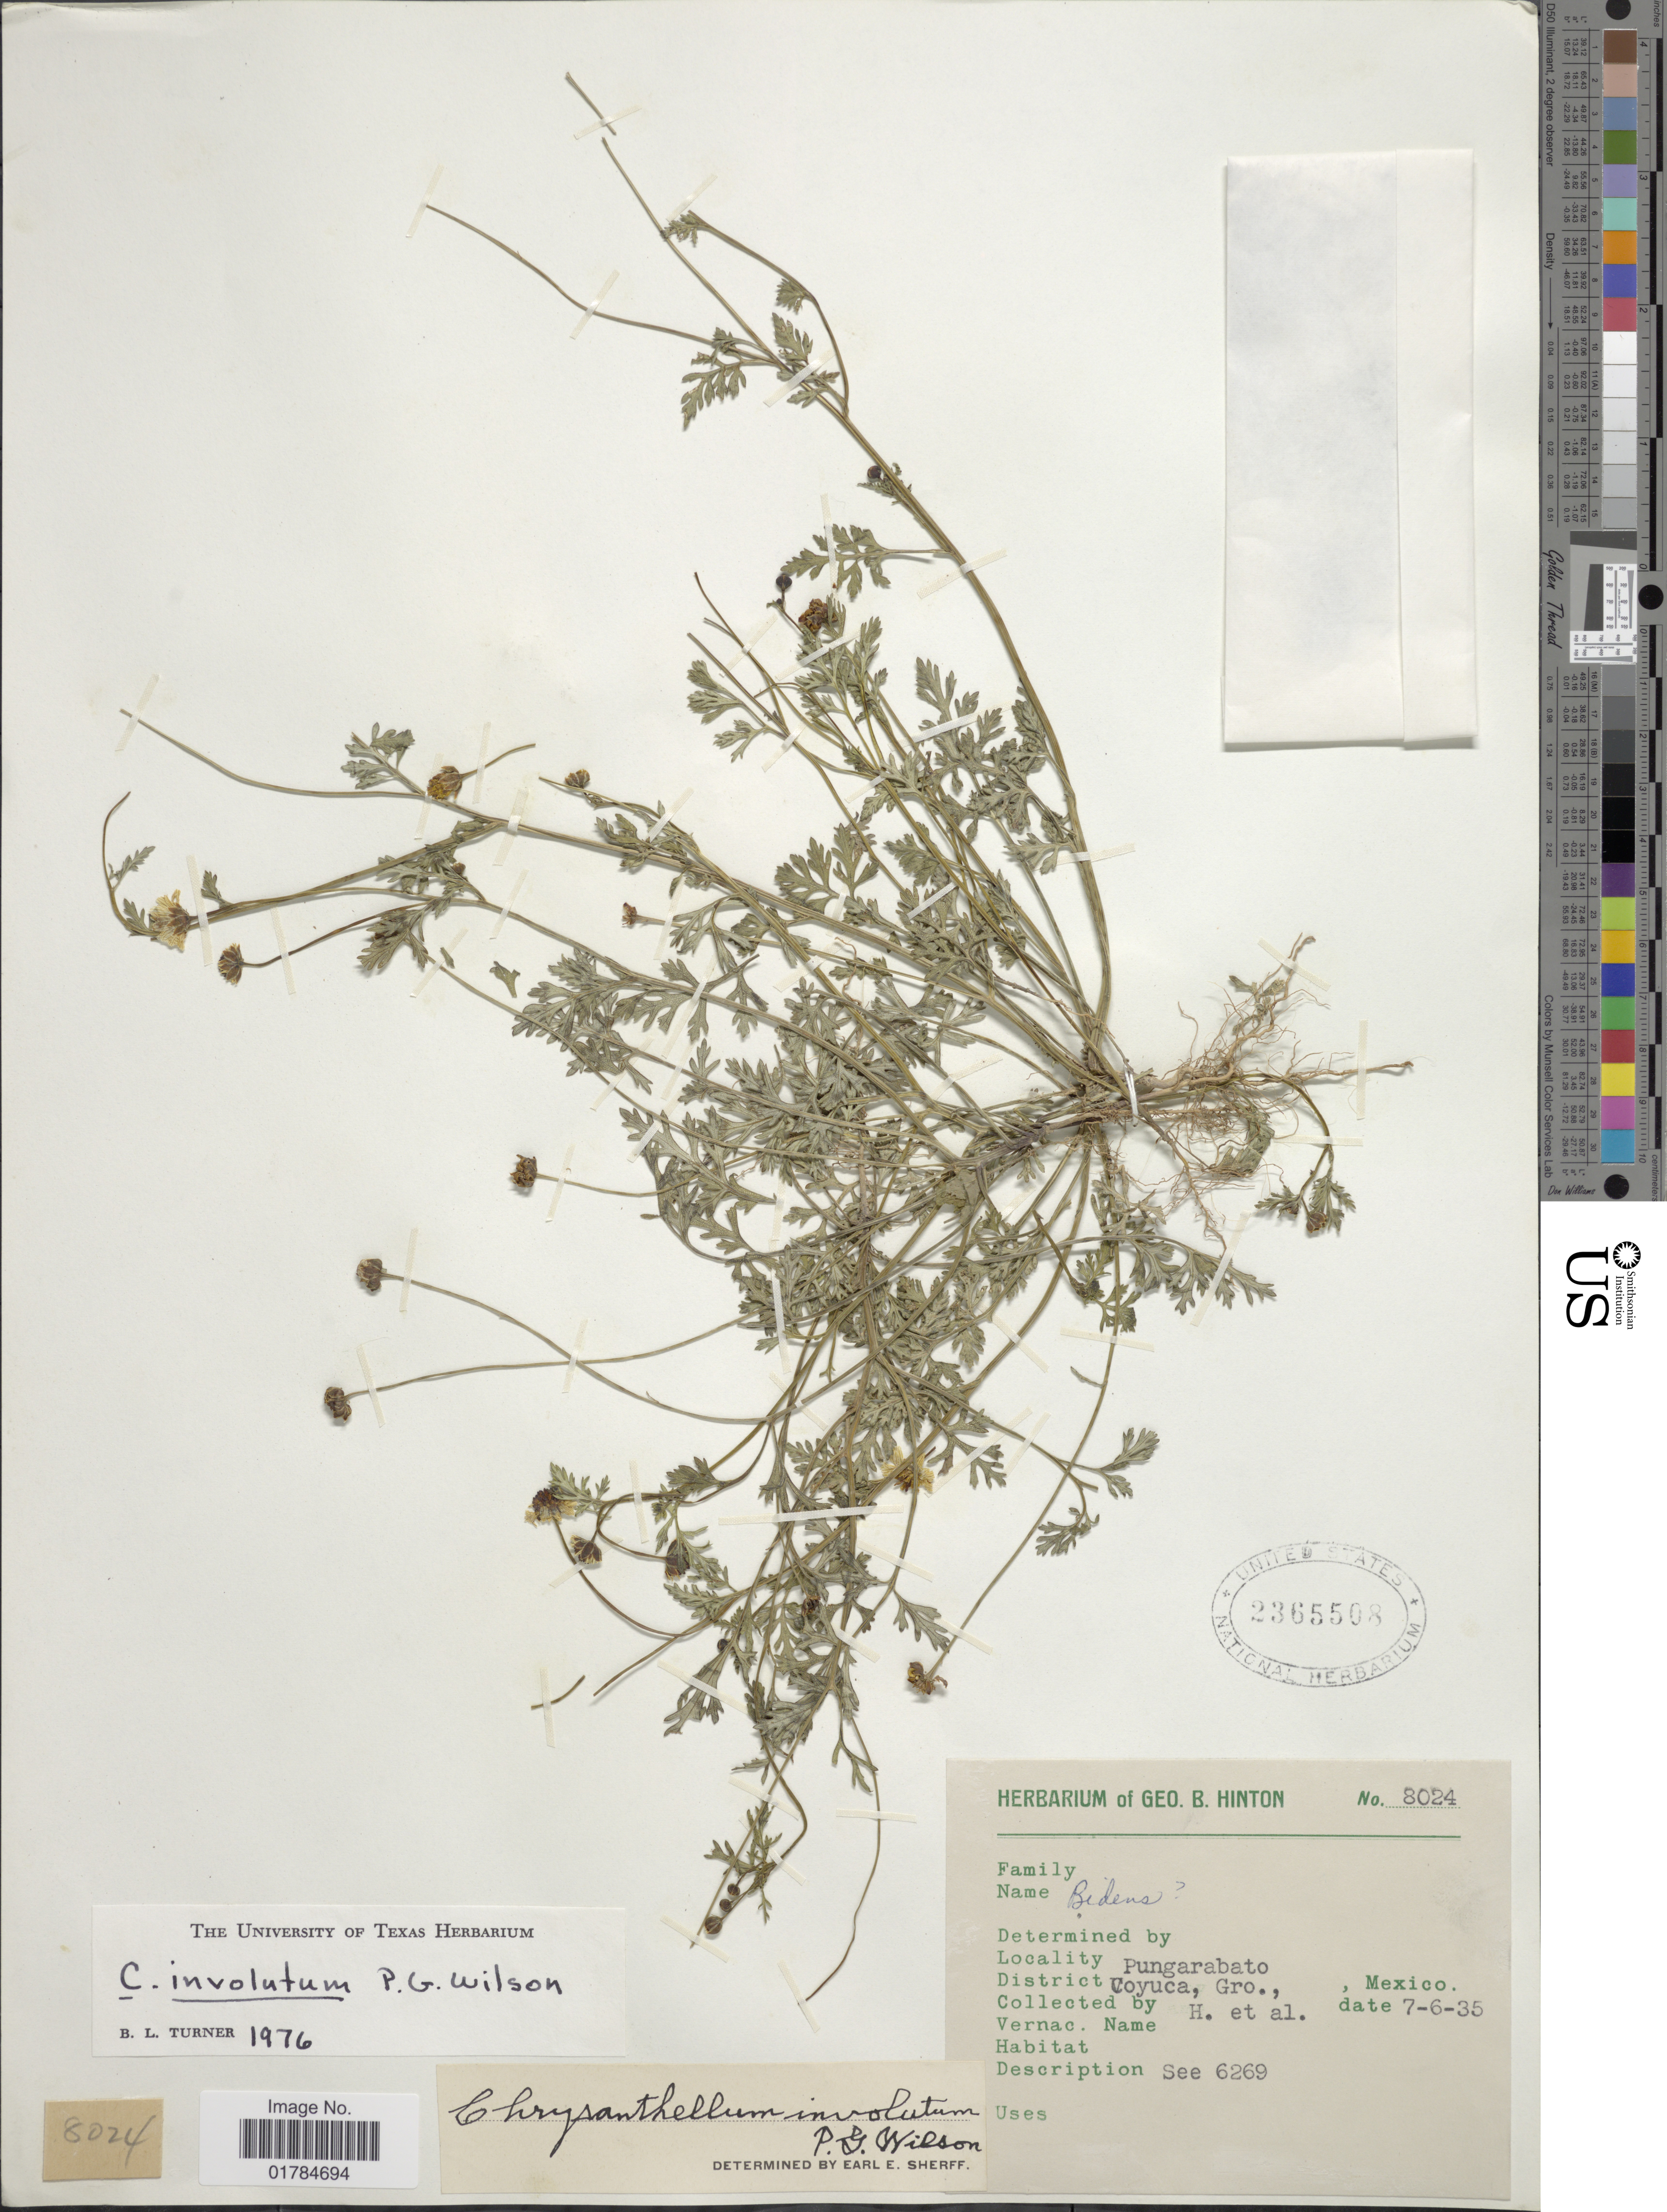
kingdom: Plantae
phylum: Tracheophyta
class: Magnoliopsida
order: Asterales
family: Asteraceae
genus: Chrysanthellum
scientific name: Chrysanthellum involutum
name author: Paul G. Wilson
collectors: G. B. Hinton & et al.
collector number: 8024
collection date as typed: Transcribed d/m/y: 6/7/35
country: Mexico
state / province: Guerrero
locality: Pungarabato, District Coyuca, Gro.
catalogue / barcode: US 2365508